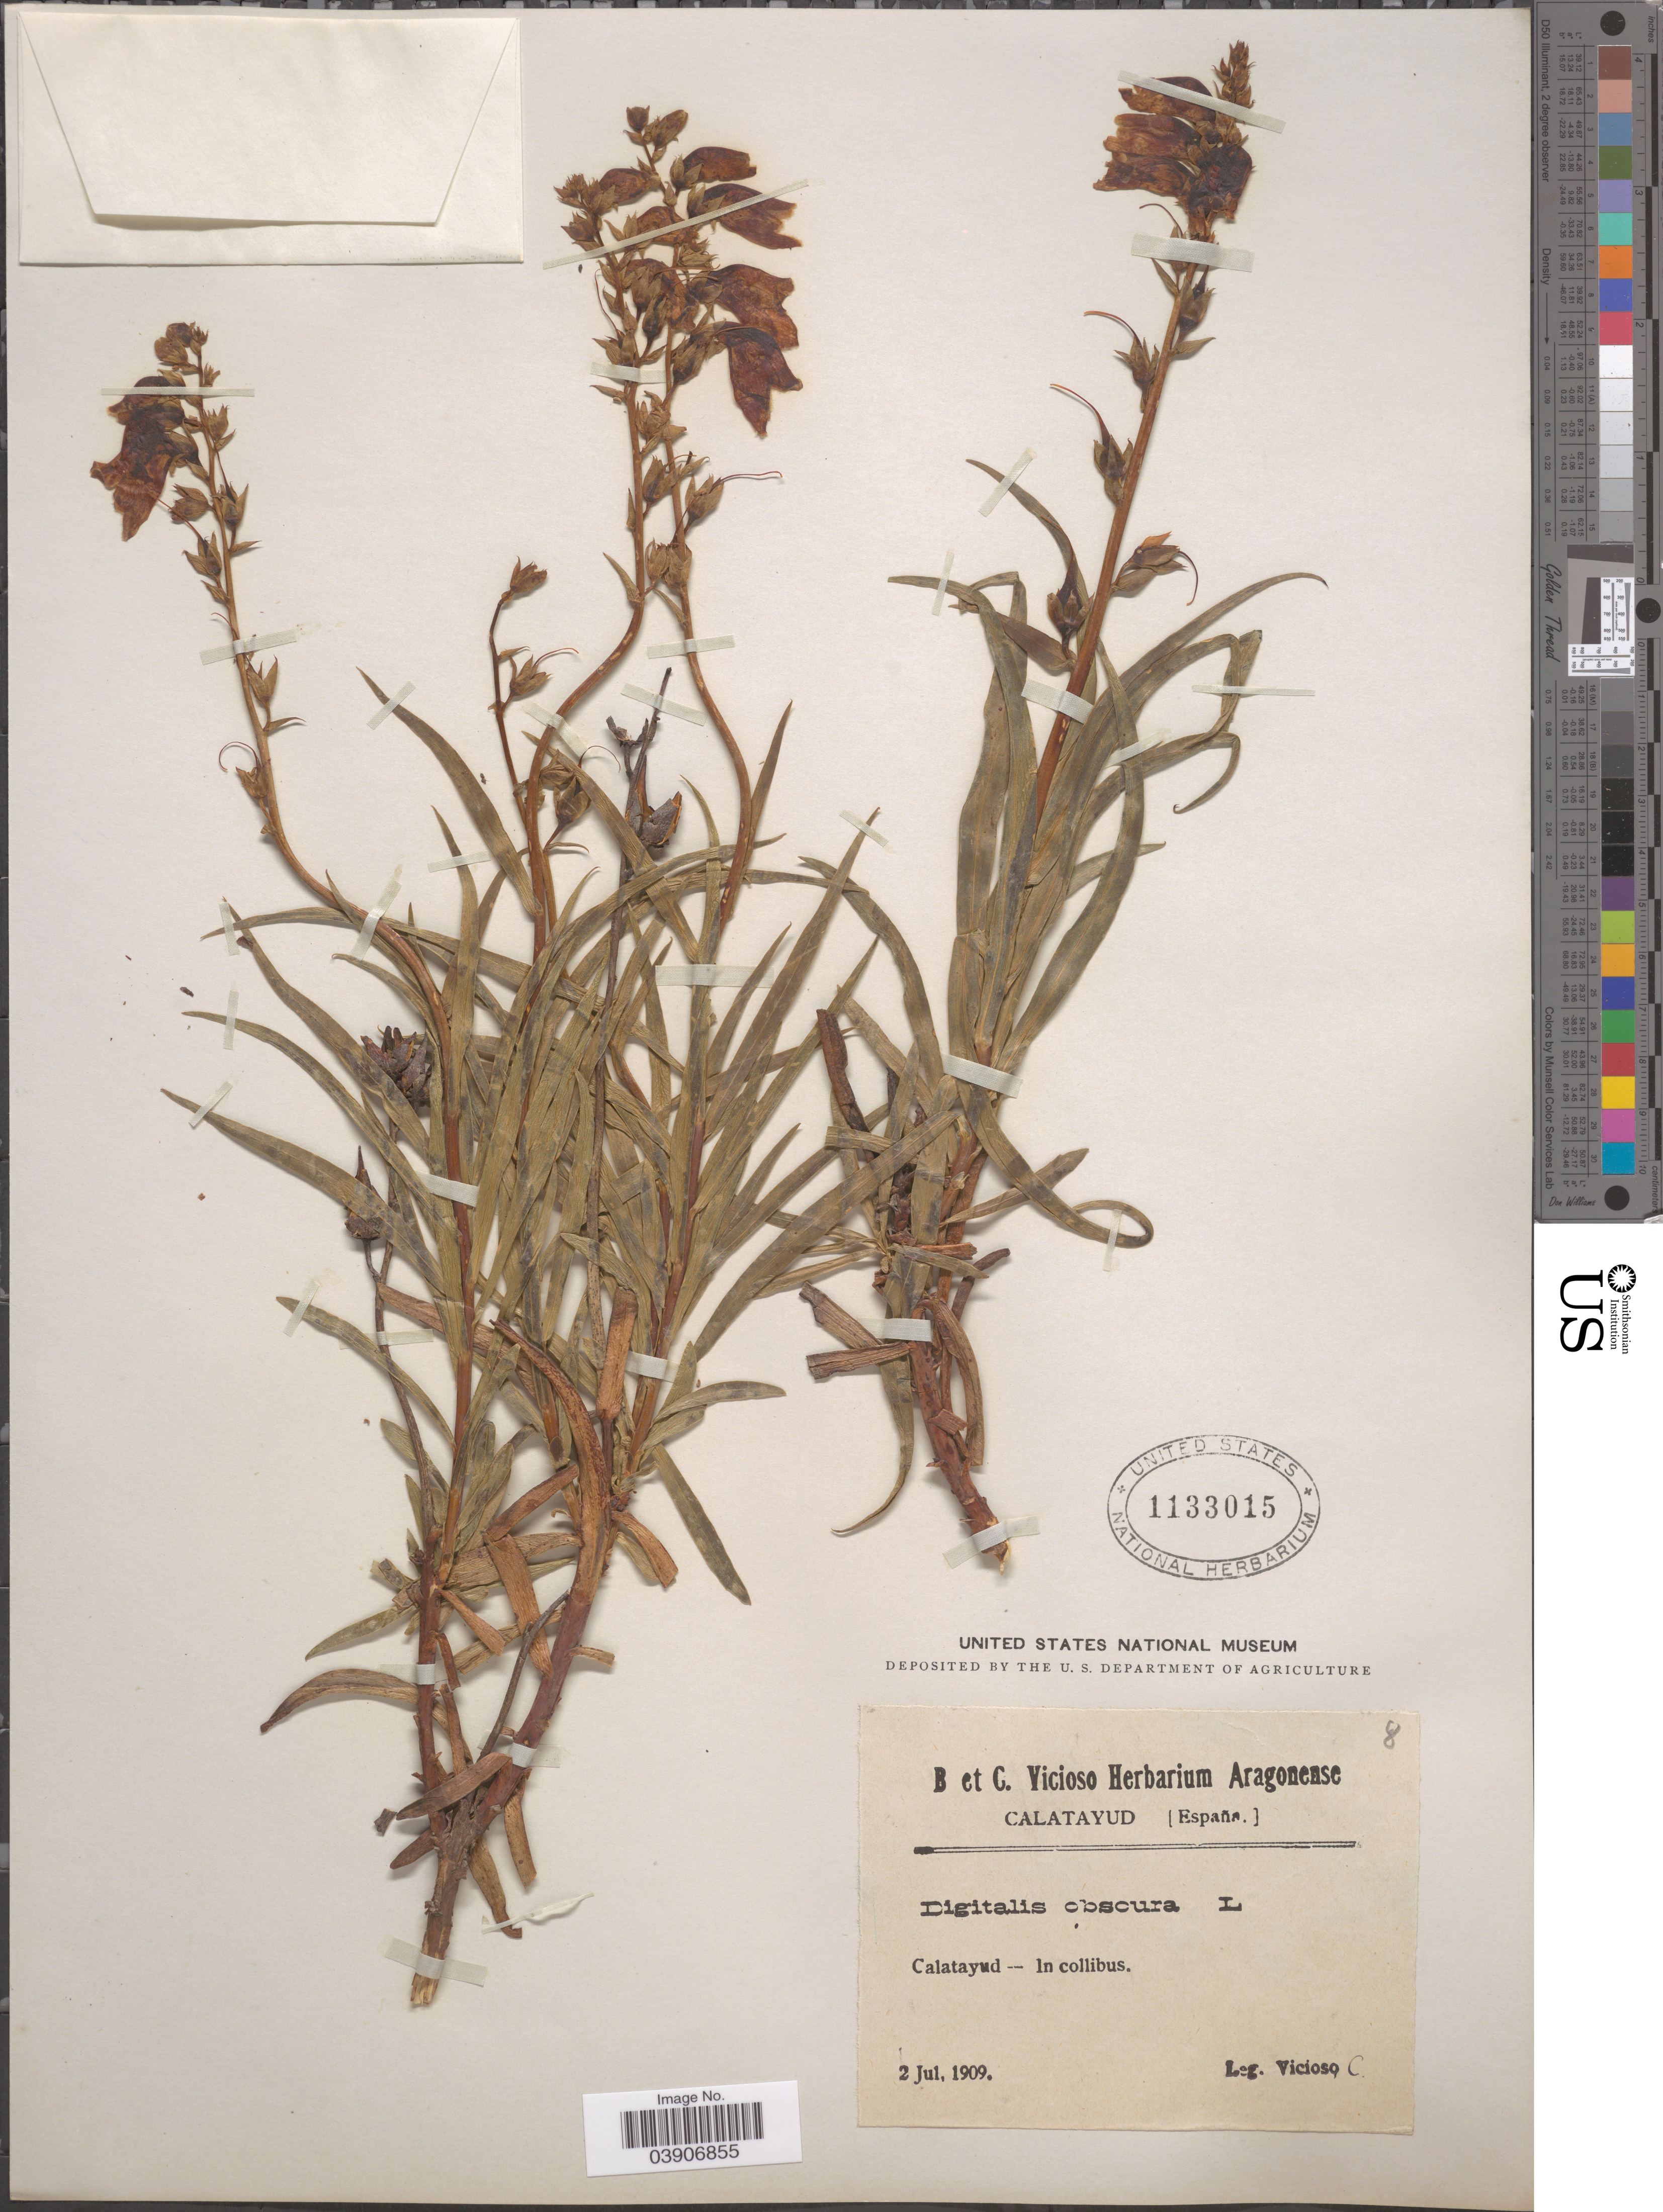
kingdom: Plantae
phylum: Tracheophyta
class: Magnoliopsida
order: Lamiales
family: Plantaginaceae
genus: Digitalis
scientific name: Digitalis obscura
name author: L.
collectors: Vicioso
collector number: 8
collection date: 1909-07-02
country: Spain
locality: Calatayud - In collibus.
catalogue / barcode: US 1133015